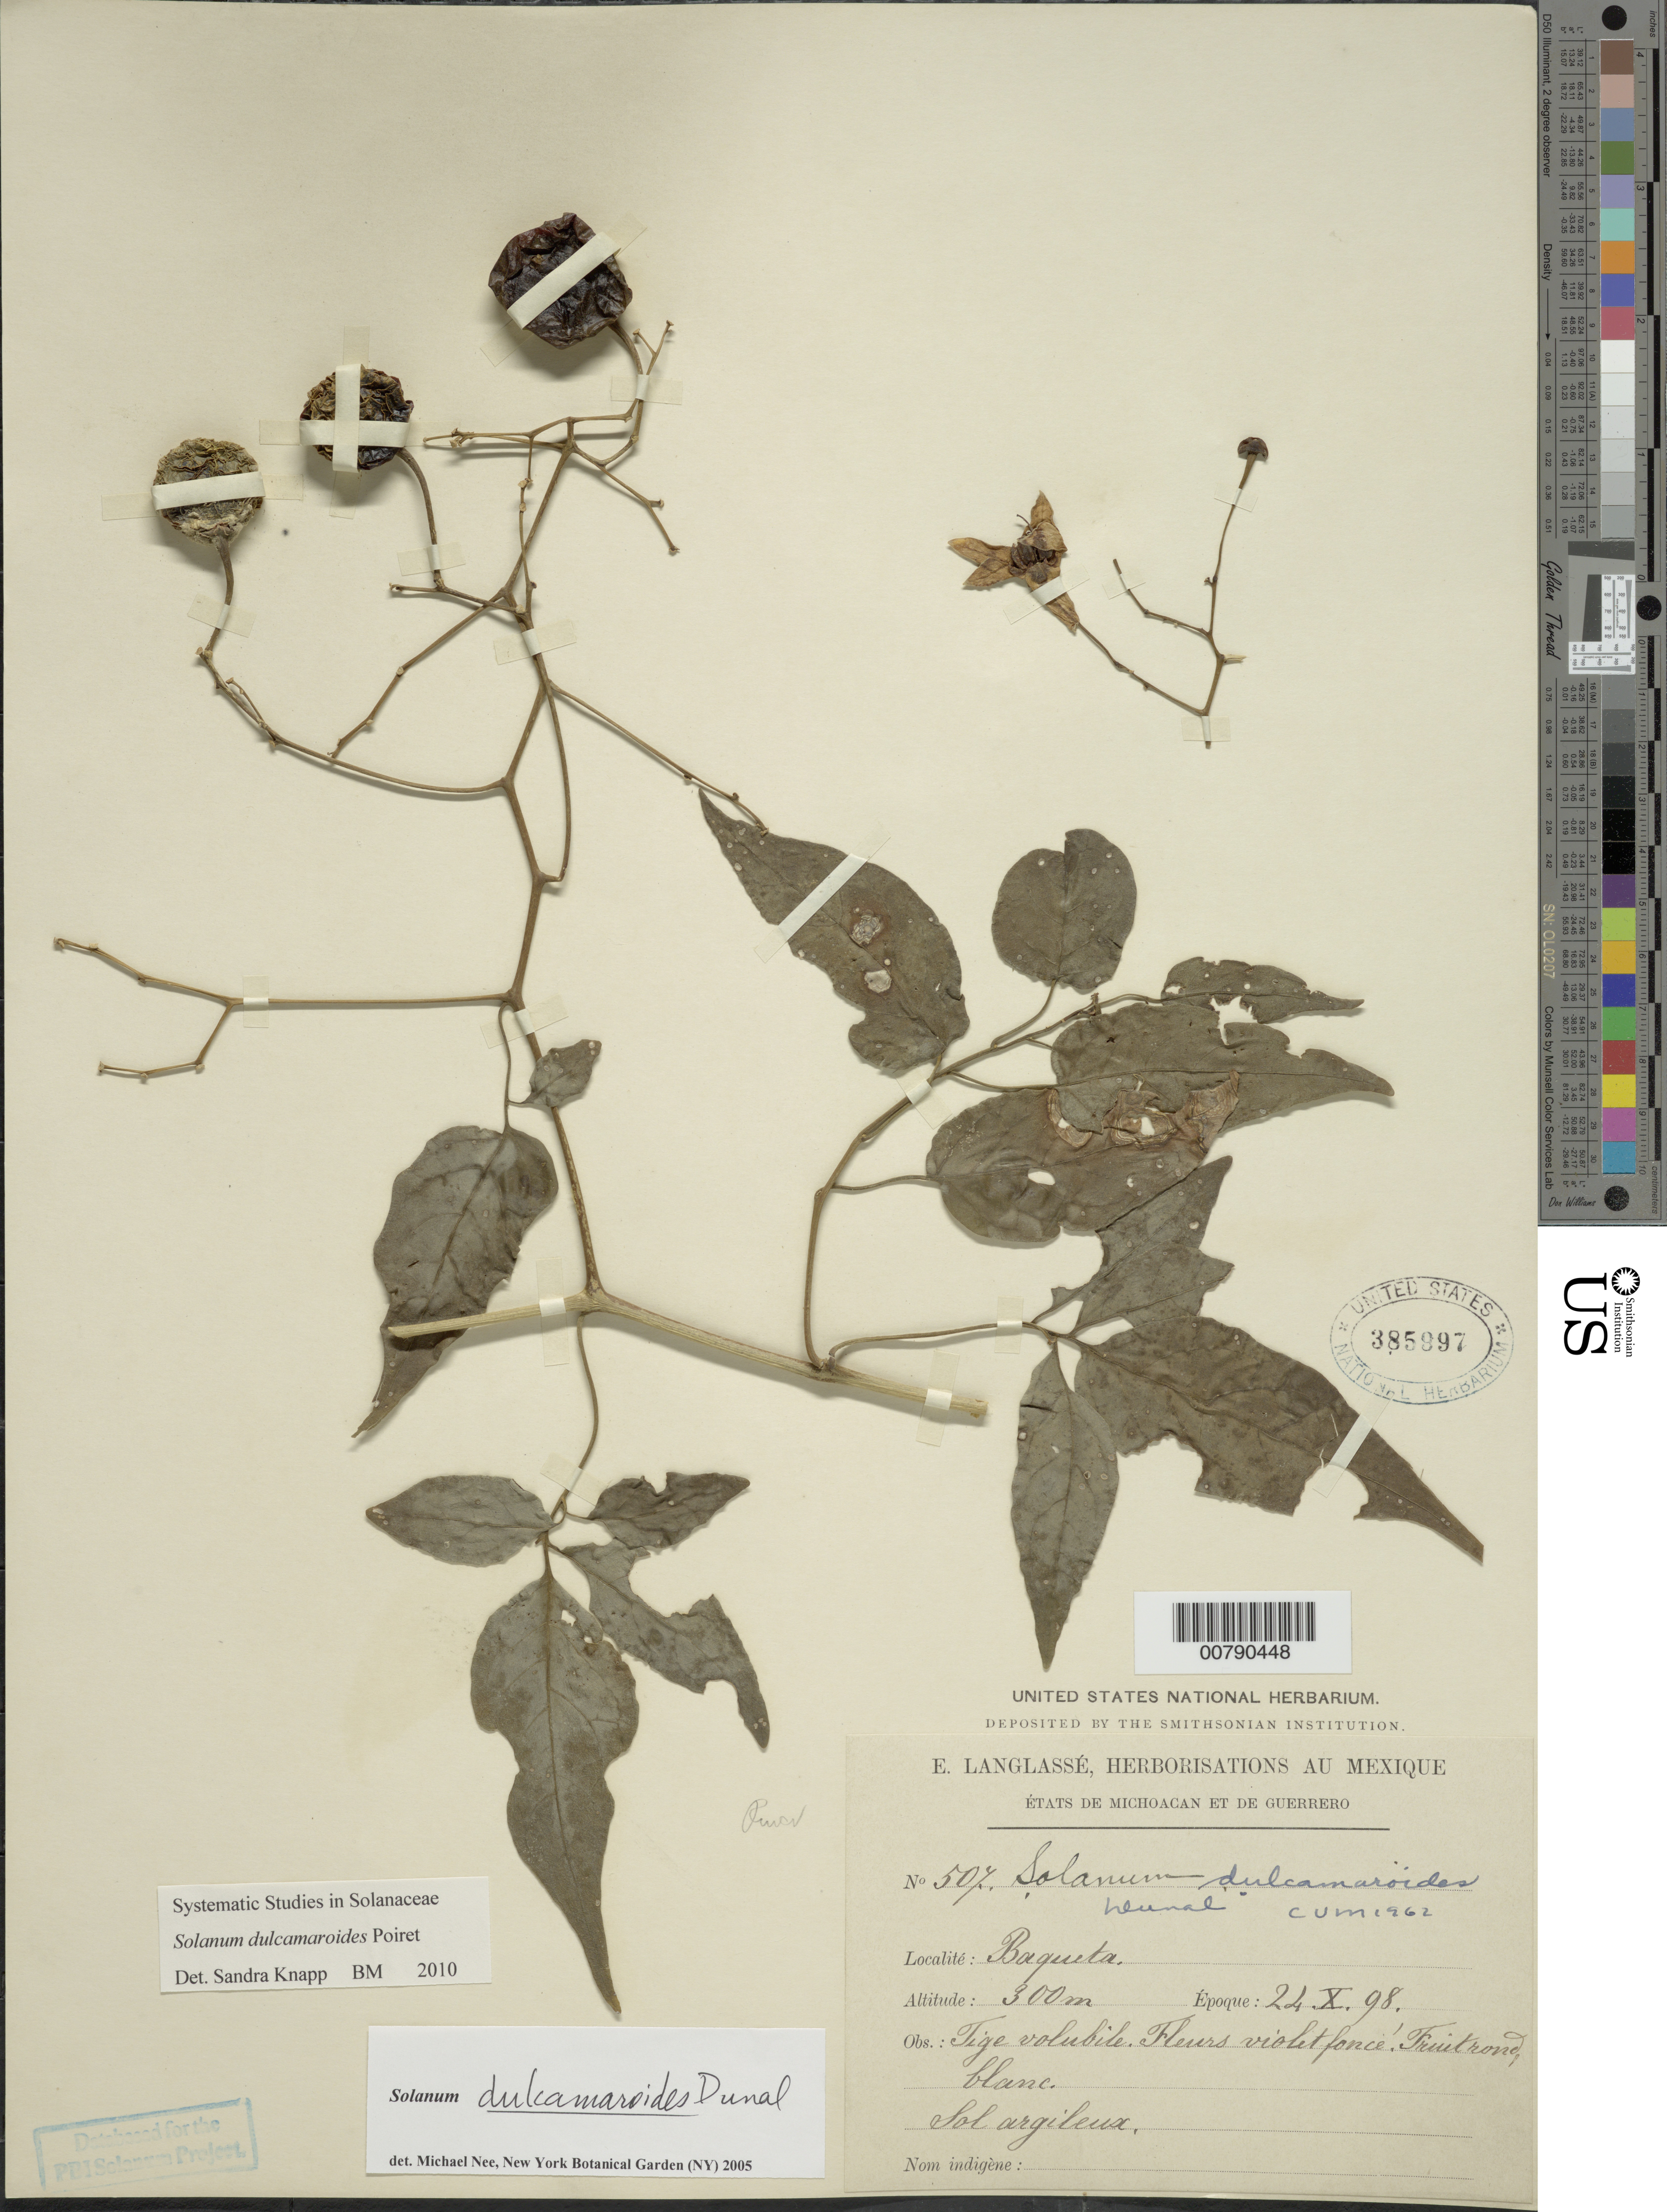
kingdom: Plantae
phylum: Tracheophyta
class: Magnoliopsida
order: Solanales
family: Solanaceae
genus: Solanum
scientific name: Solanum dulcamaroides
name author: Dunal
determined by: Knapp, S. D.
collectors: E. Langlassé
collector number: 507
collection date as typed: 24 Oct 1898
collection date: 1898-10-24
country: Mexico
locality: Michoacan et Guerrero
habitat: sol argileux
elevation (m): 300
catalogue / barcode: US 385997